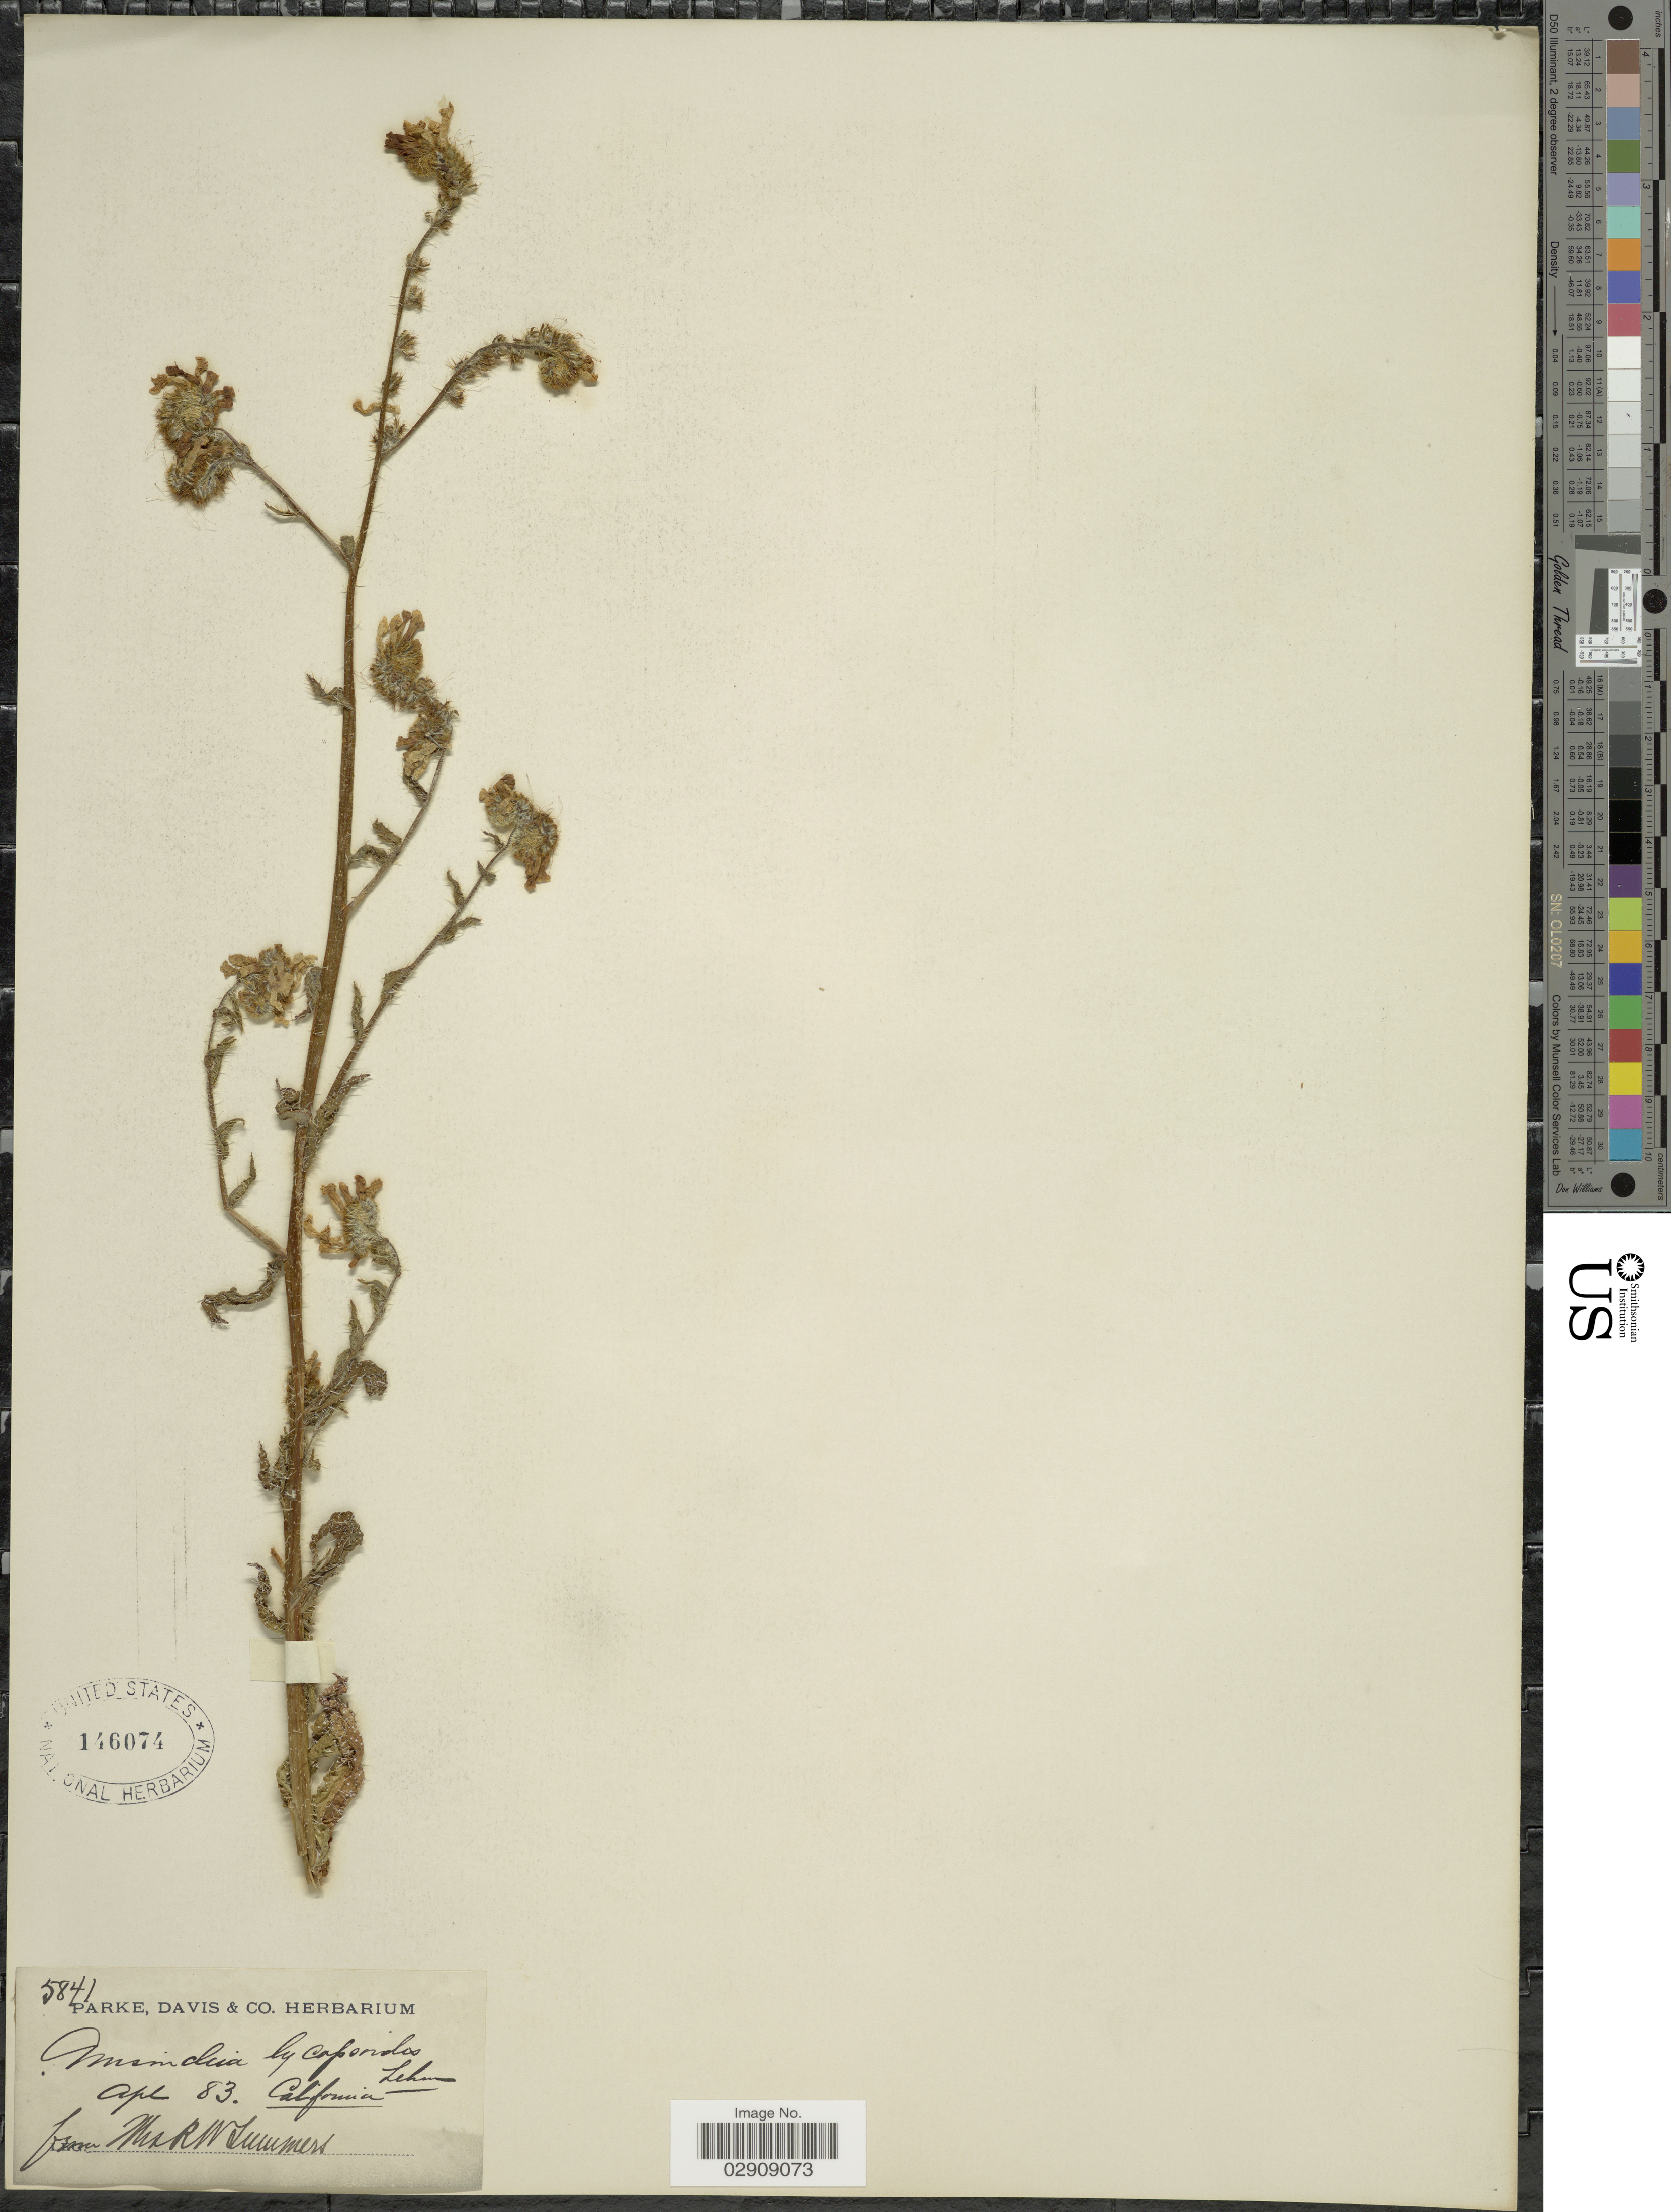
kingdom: Plantae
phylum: Tracheophyta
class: Magnoliopsida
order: Boraginales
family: Boraginaceae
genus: Amsinckia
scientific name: Amsinckia lycopsoides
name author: Lehm.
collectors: Parke, Davis & Co. Herbarium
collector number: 5841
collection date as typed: Transcribed d/m/y: /4/83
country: United States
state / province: California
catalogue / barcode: US 146074